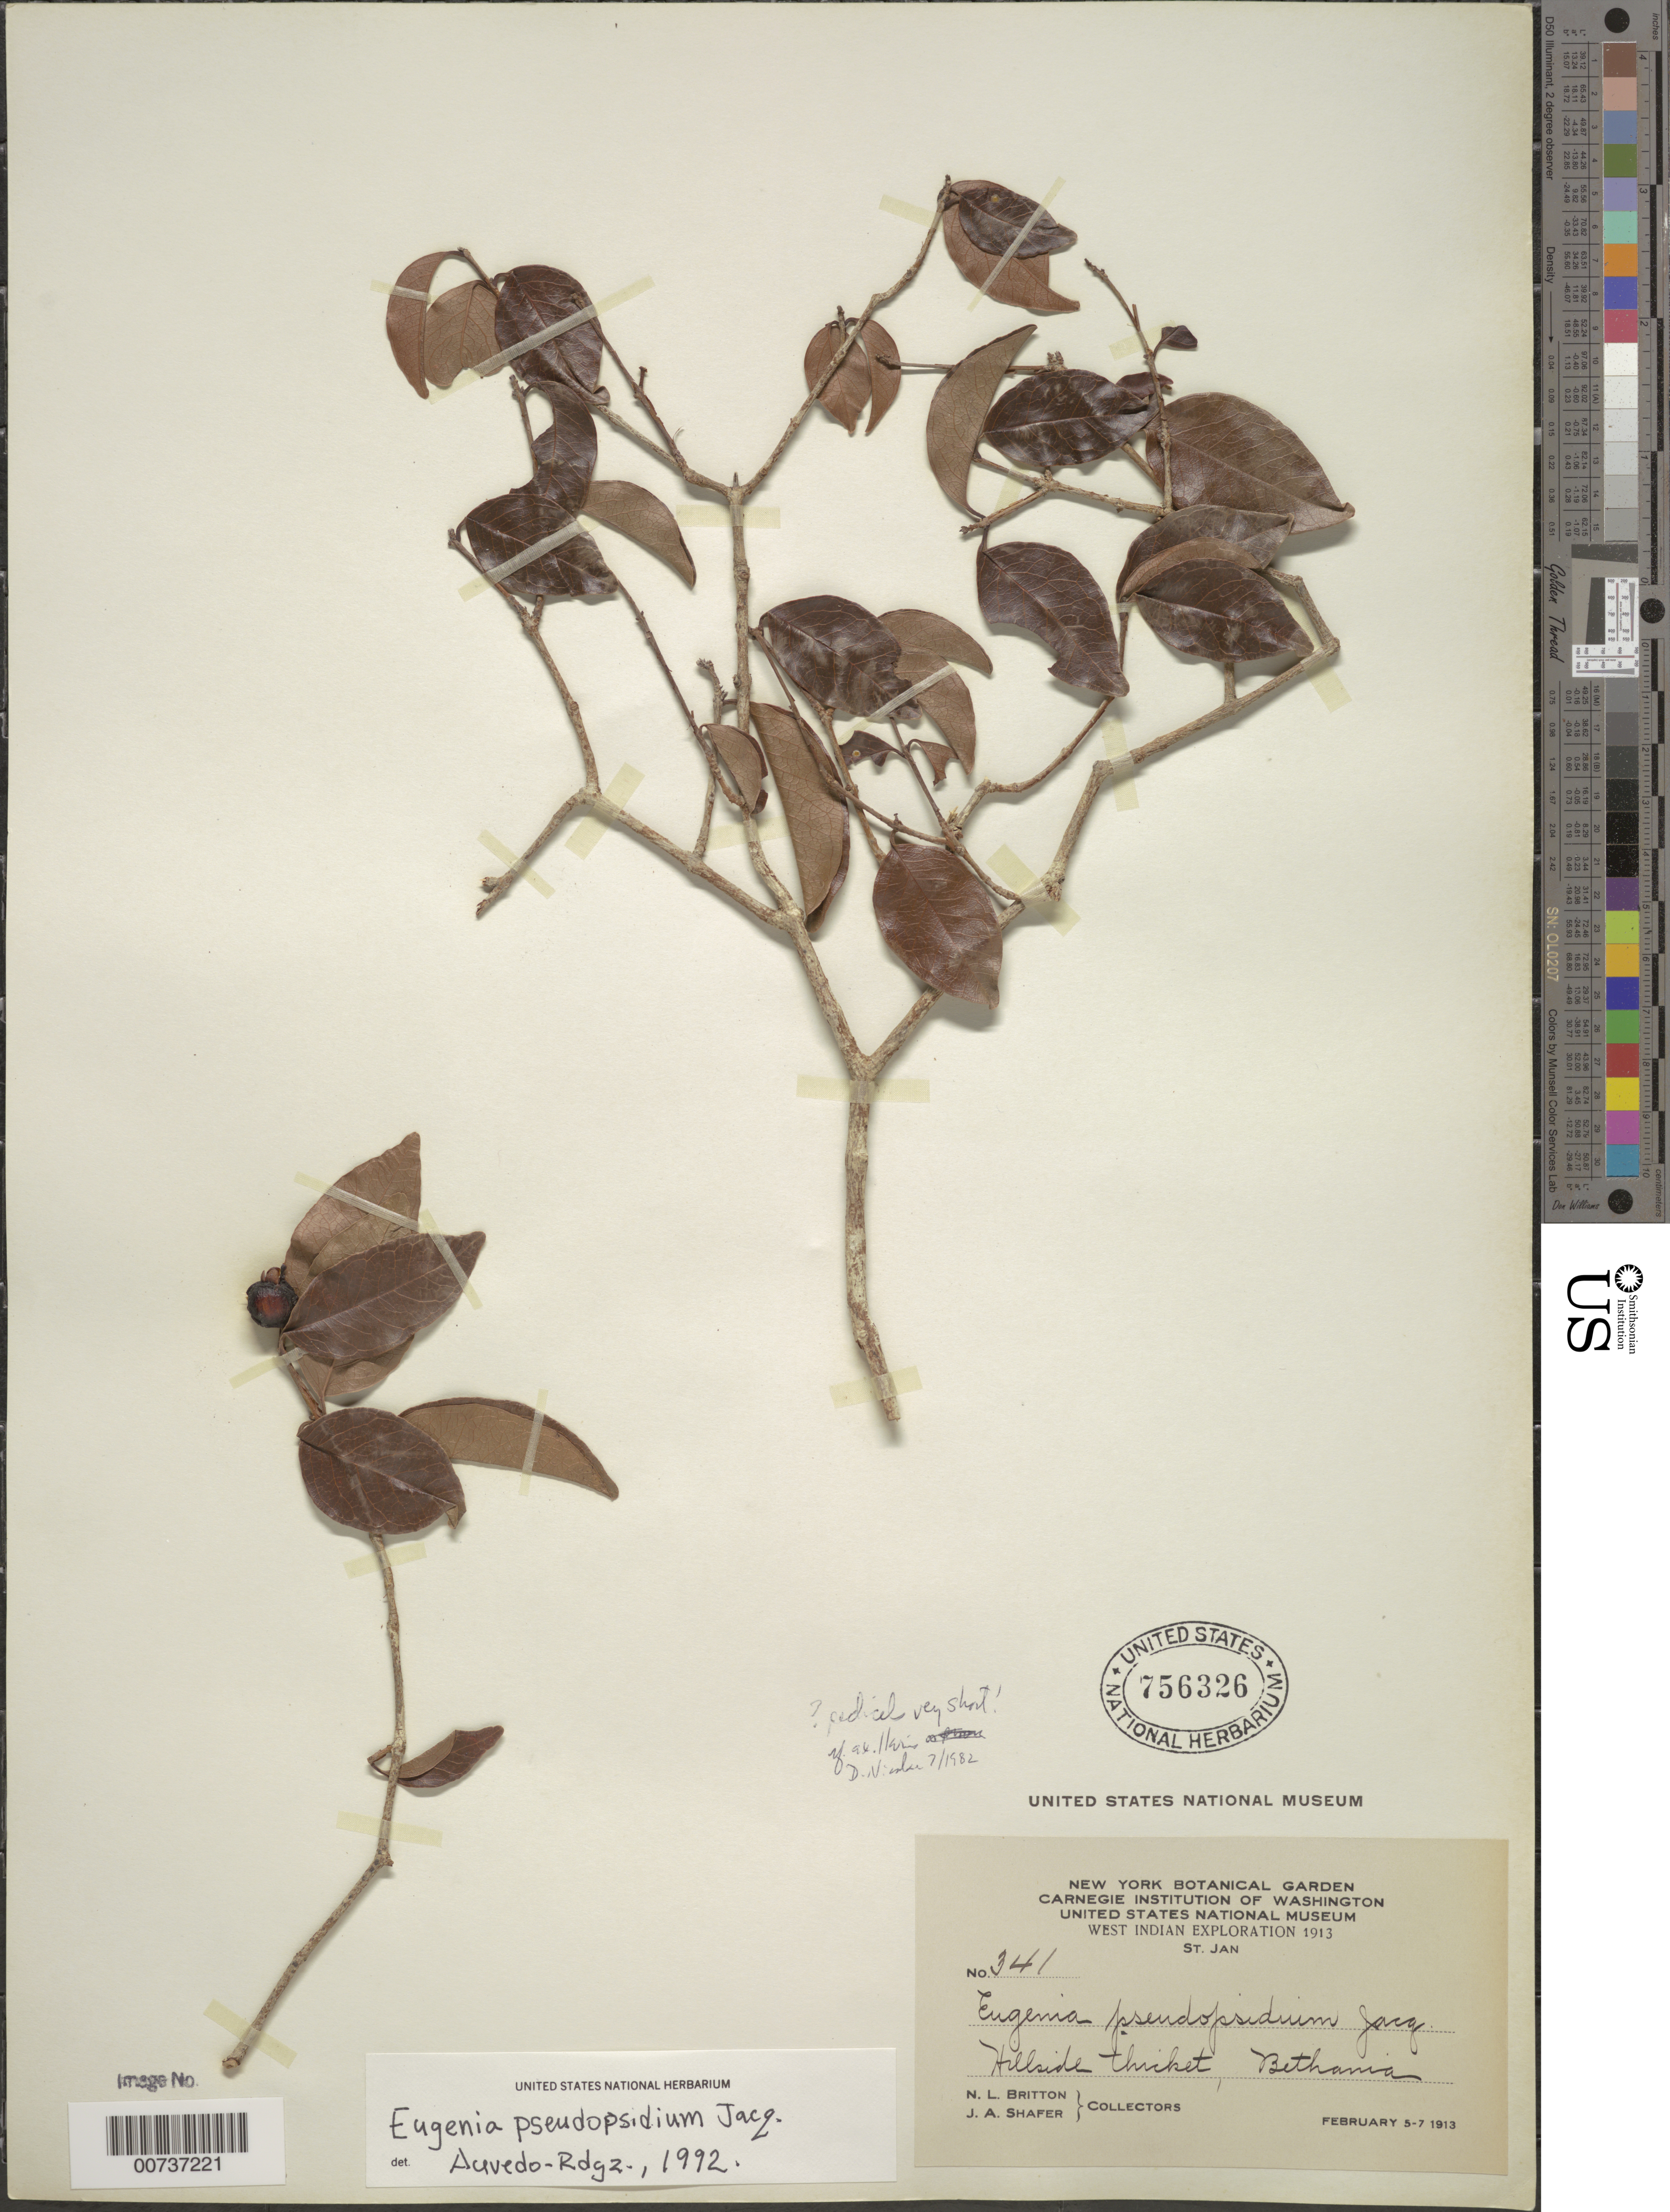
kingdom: Plantae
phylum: Tracheophyta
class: Magnoliopsida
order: Myrtales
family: Myrtaceae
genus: Eugenia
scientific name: Eugenia pseudopsidium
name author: Jacq.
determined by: Acevedo-Rodríguez, P., (BOT), Smithsonian Institution - National Museum of Natural History (UNITED STATES)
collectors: N. Britton & J. A. Shafer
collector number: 341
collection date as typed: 05 Feb 1913 to 07 Feb 1913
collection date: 1913-02-05/1913-02-07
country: U.S. Virgin Islands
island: St. John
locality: Bethania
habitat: Hillside thicket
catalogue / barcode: US 756326